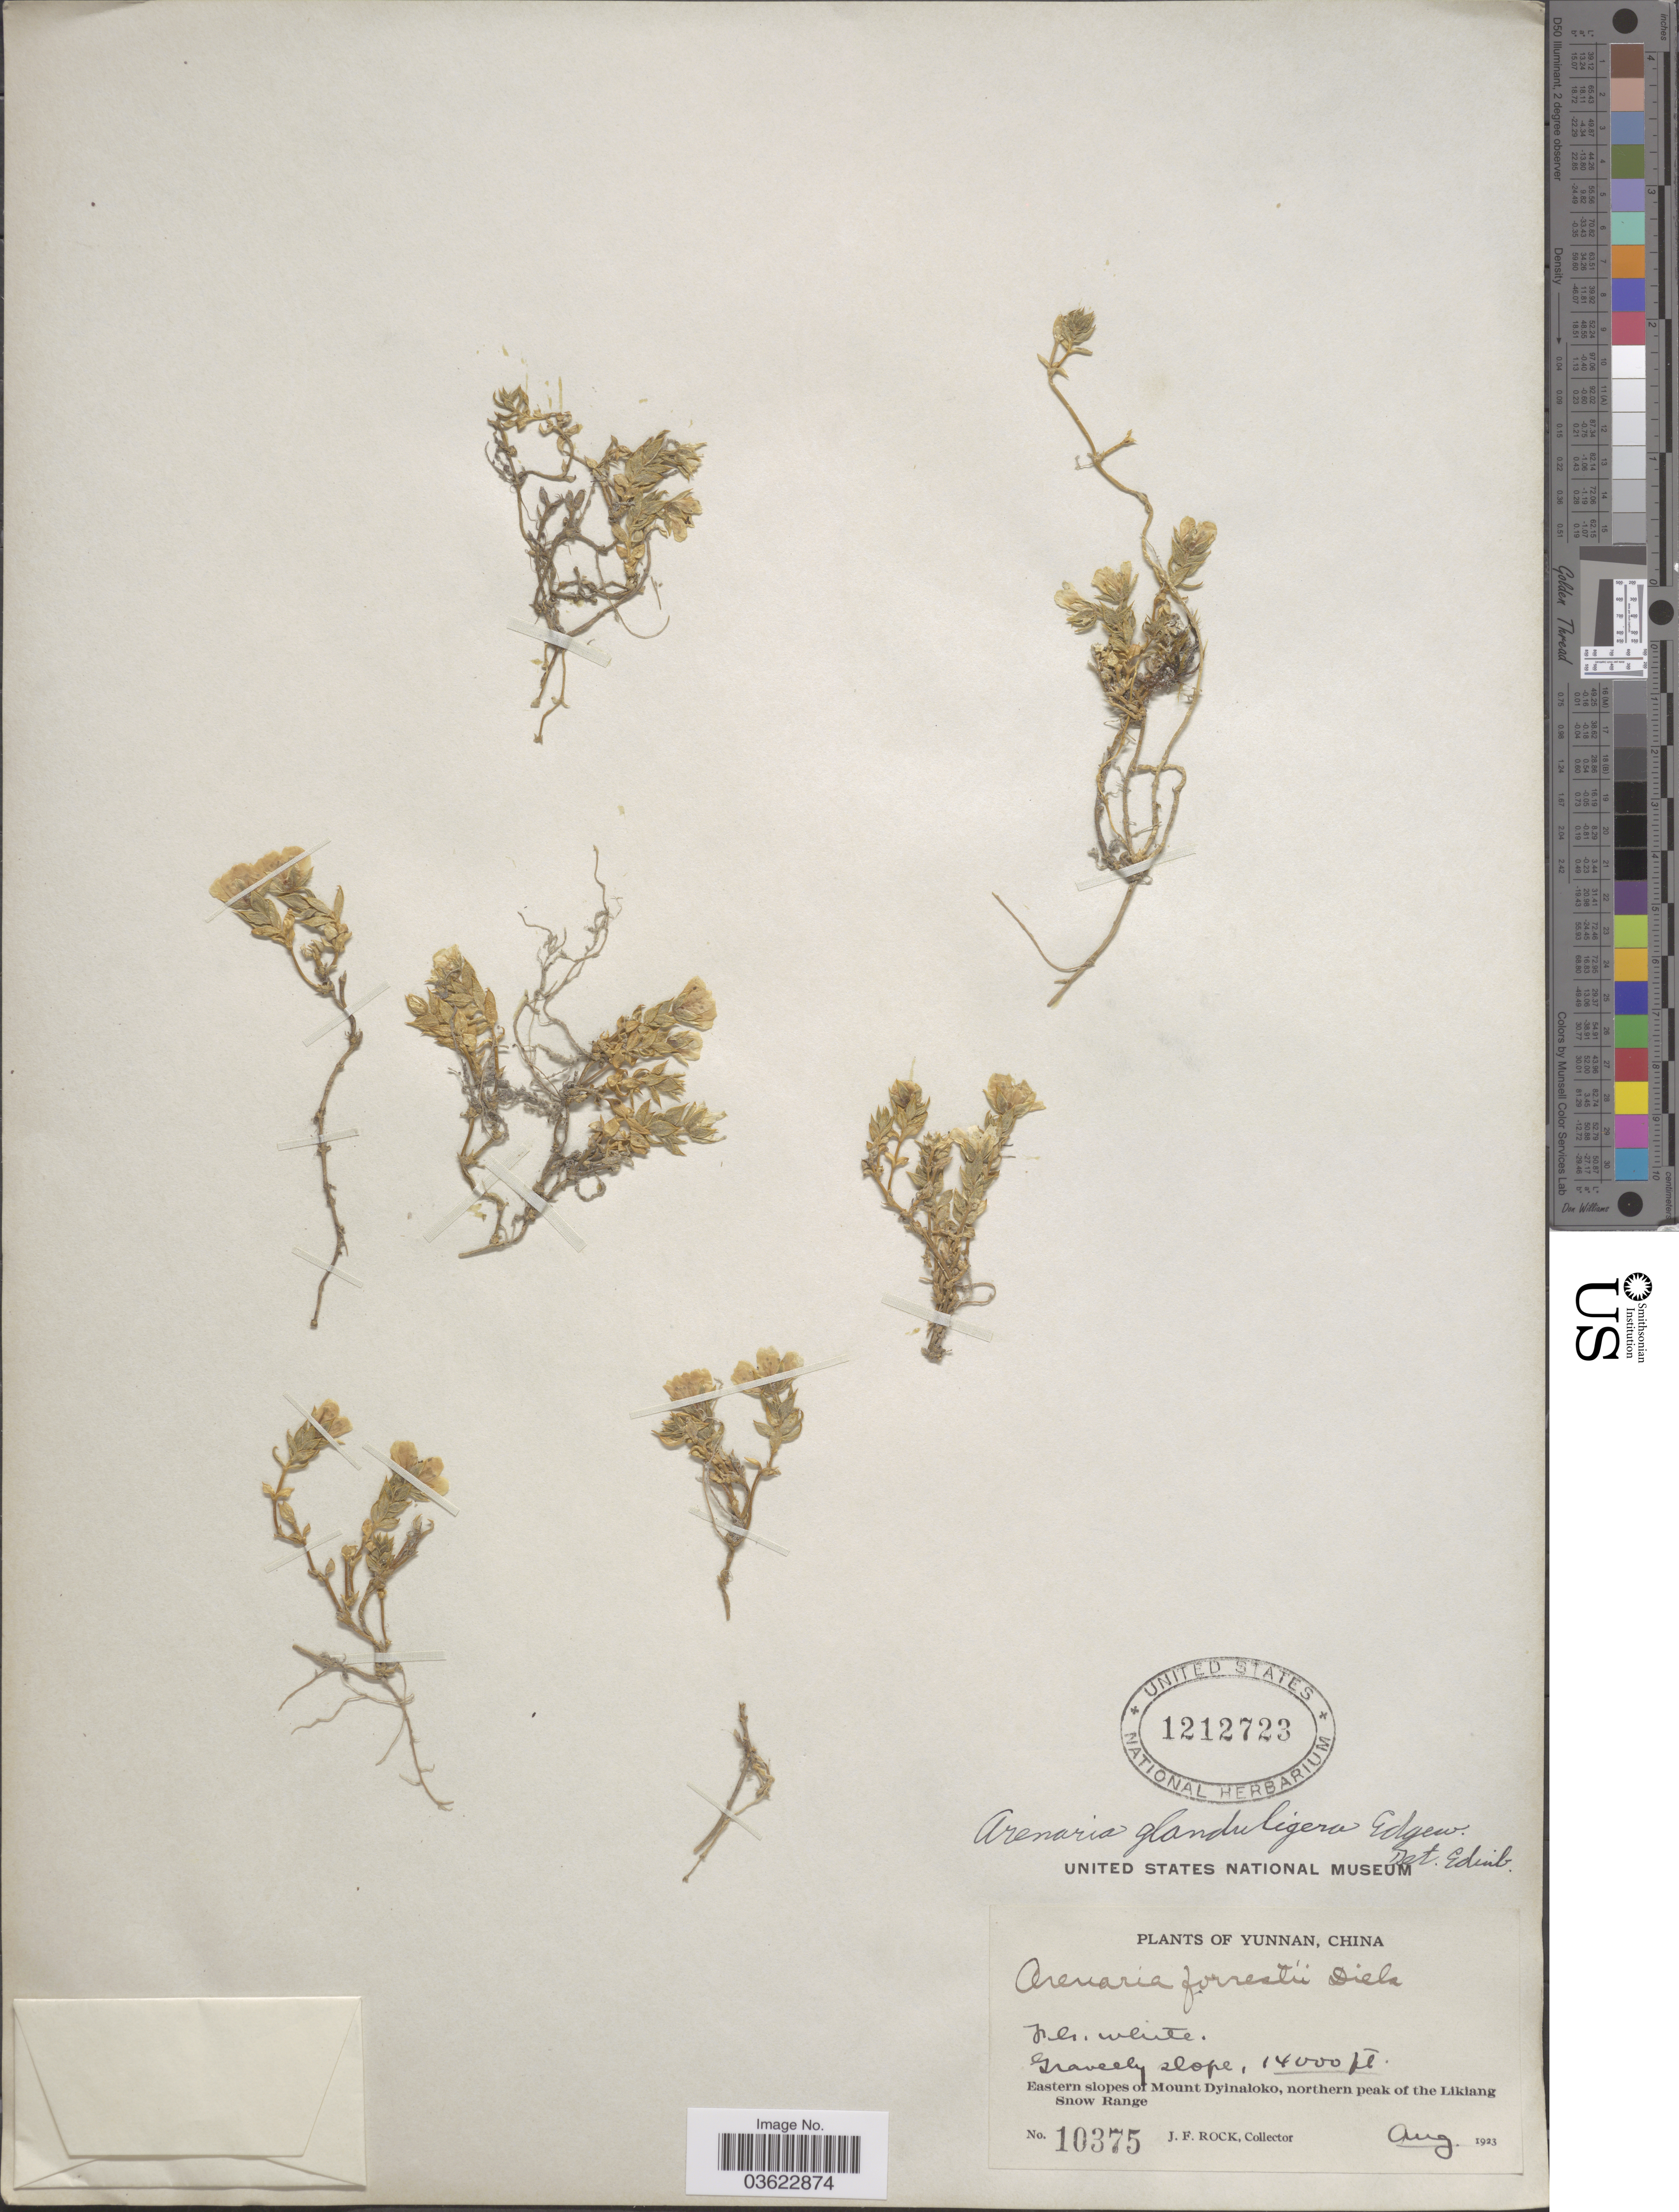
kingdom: Plantae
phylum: Tracheophyta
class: Magnoliopsida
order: Caryophyllales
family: Caryophyllaceae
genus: Shivparvatia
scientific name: Shivparvatia glanduligera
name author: (Edgew.) Pusalkar & D.K. Singh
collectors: J. Rock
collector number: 10375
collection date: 1923-08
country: China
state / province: Yunnan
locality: Eastern slopes of Mount Dyinaloko, northern peak of the Likiang Snow Range.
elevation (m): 4267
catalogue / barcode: US 1212723